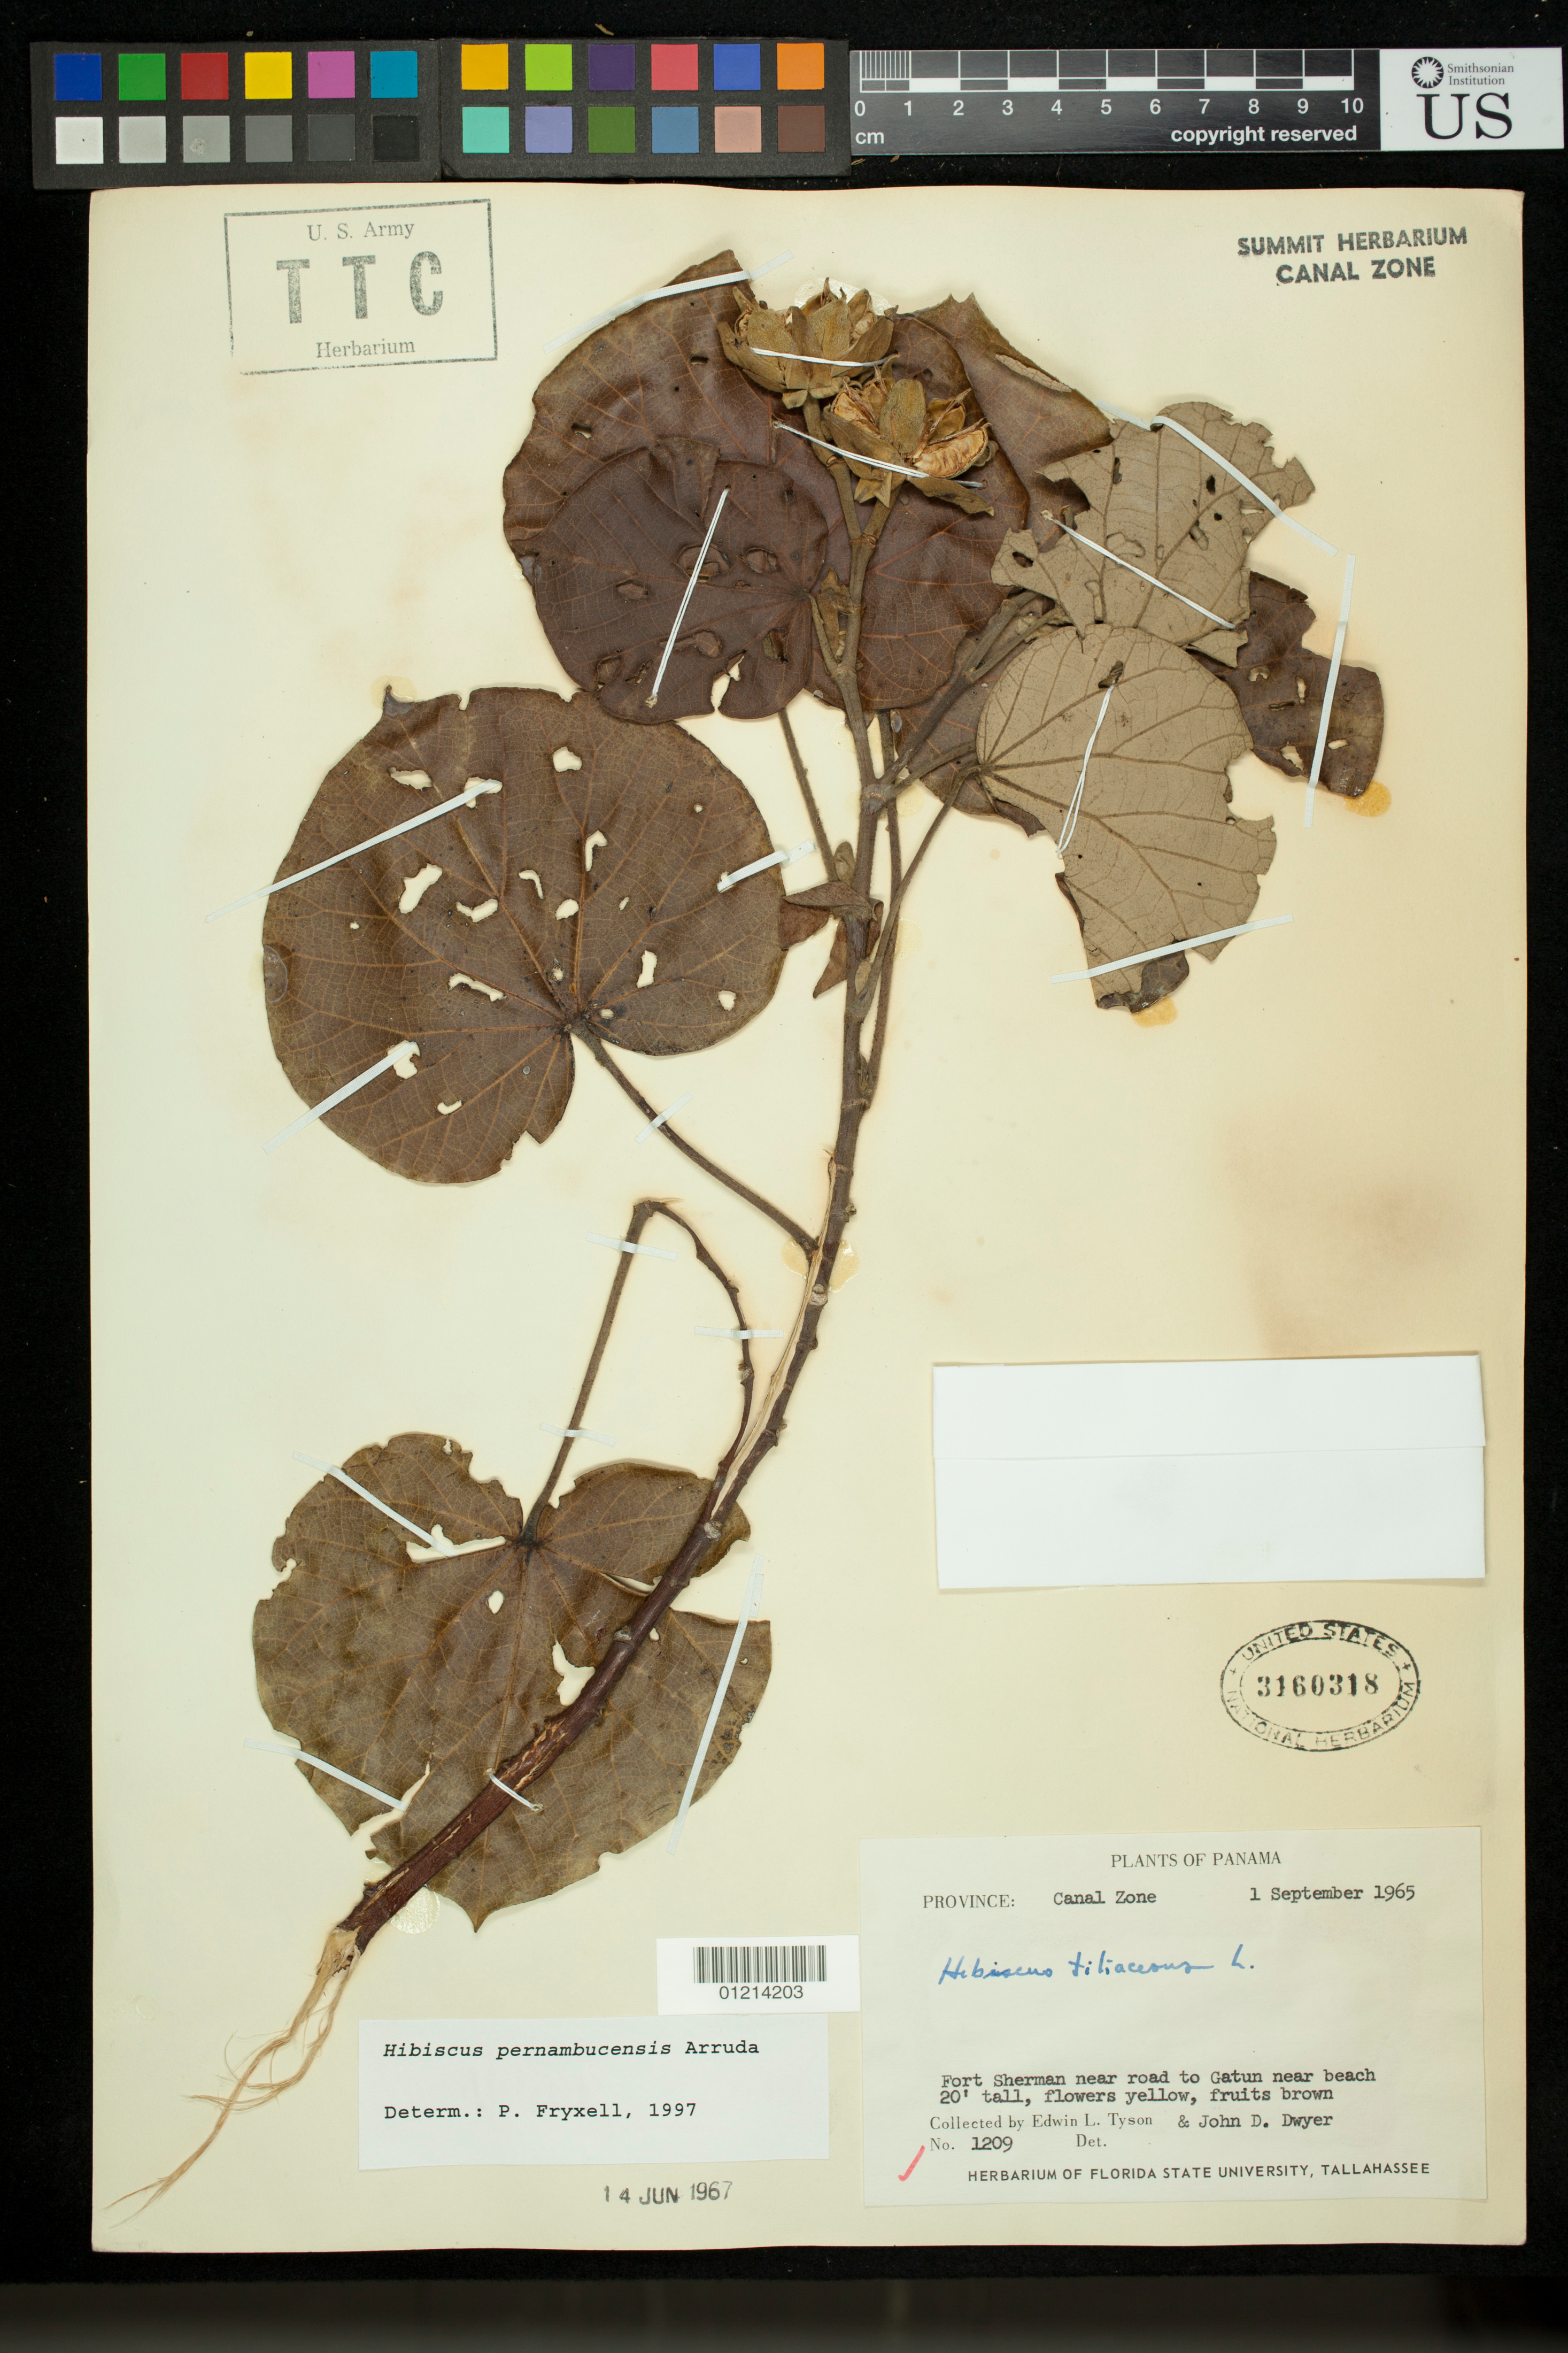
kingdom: Plantae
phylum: Tracheophyta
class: Magnoliopsida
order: Malvales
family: Malvaceae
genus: Talipariti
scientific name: Talipariti tiliaceum var. pernambucense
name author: (Arruda) Fryxell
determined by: Dorr, Laurence J., Curator (BOT), Smithsonian Institution - National Museum of Natural History (UNITED STATES)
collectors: E. L. Tyson & J. D. Dwyer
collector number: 1209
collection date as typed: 09 Jan 1965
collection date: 1965-01-09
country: Panama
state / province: Colón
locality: Canal Zone: Fort Sherman near road to Gatun near beach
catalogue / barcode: US 3160318